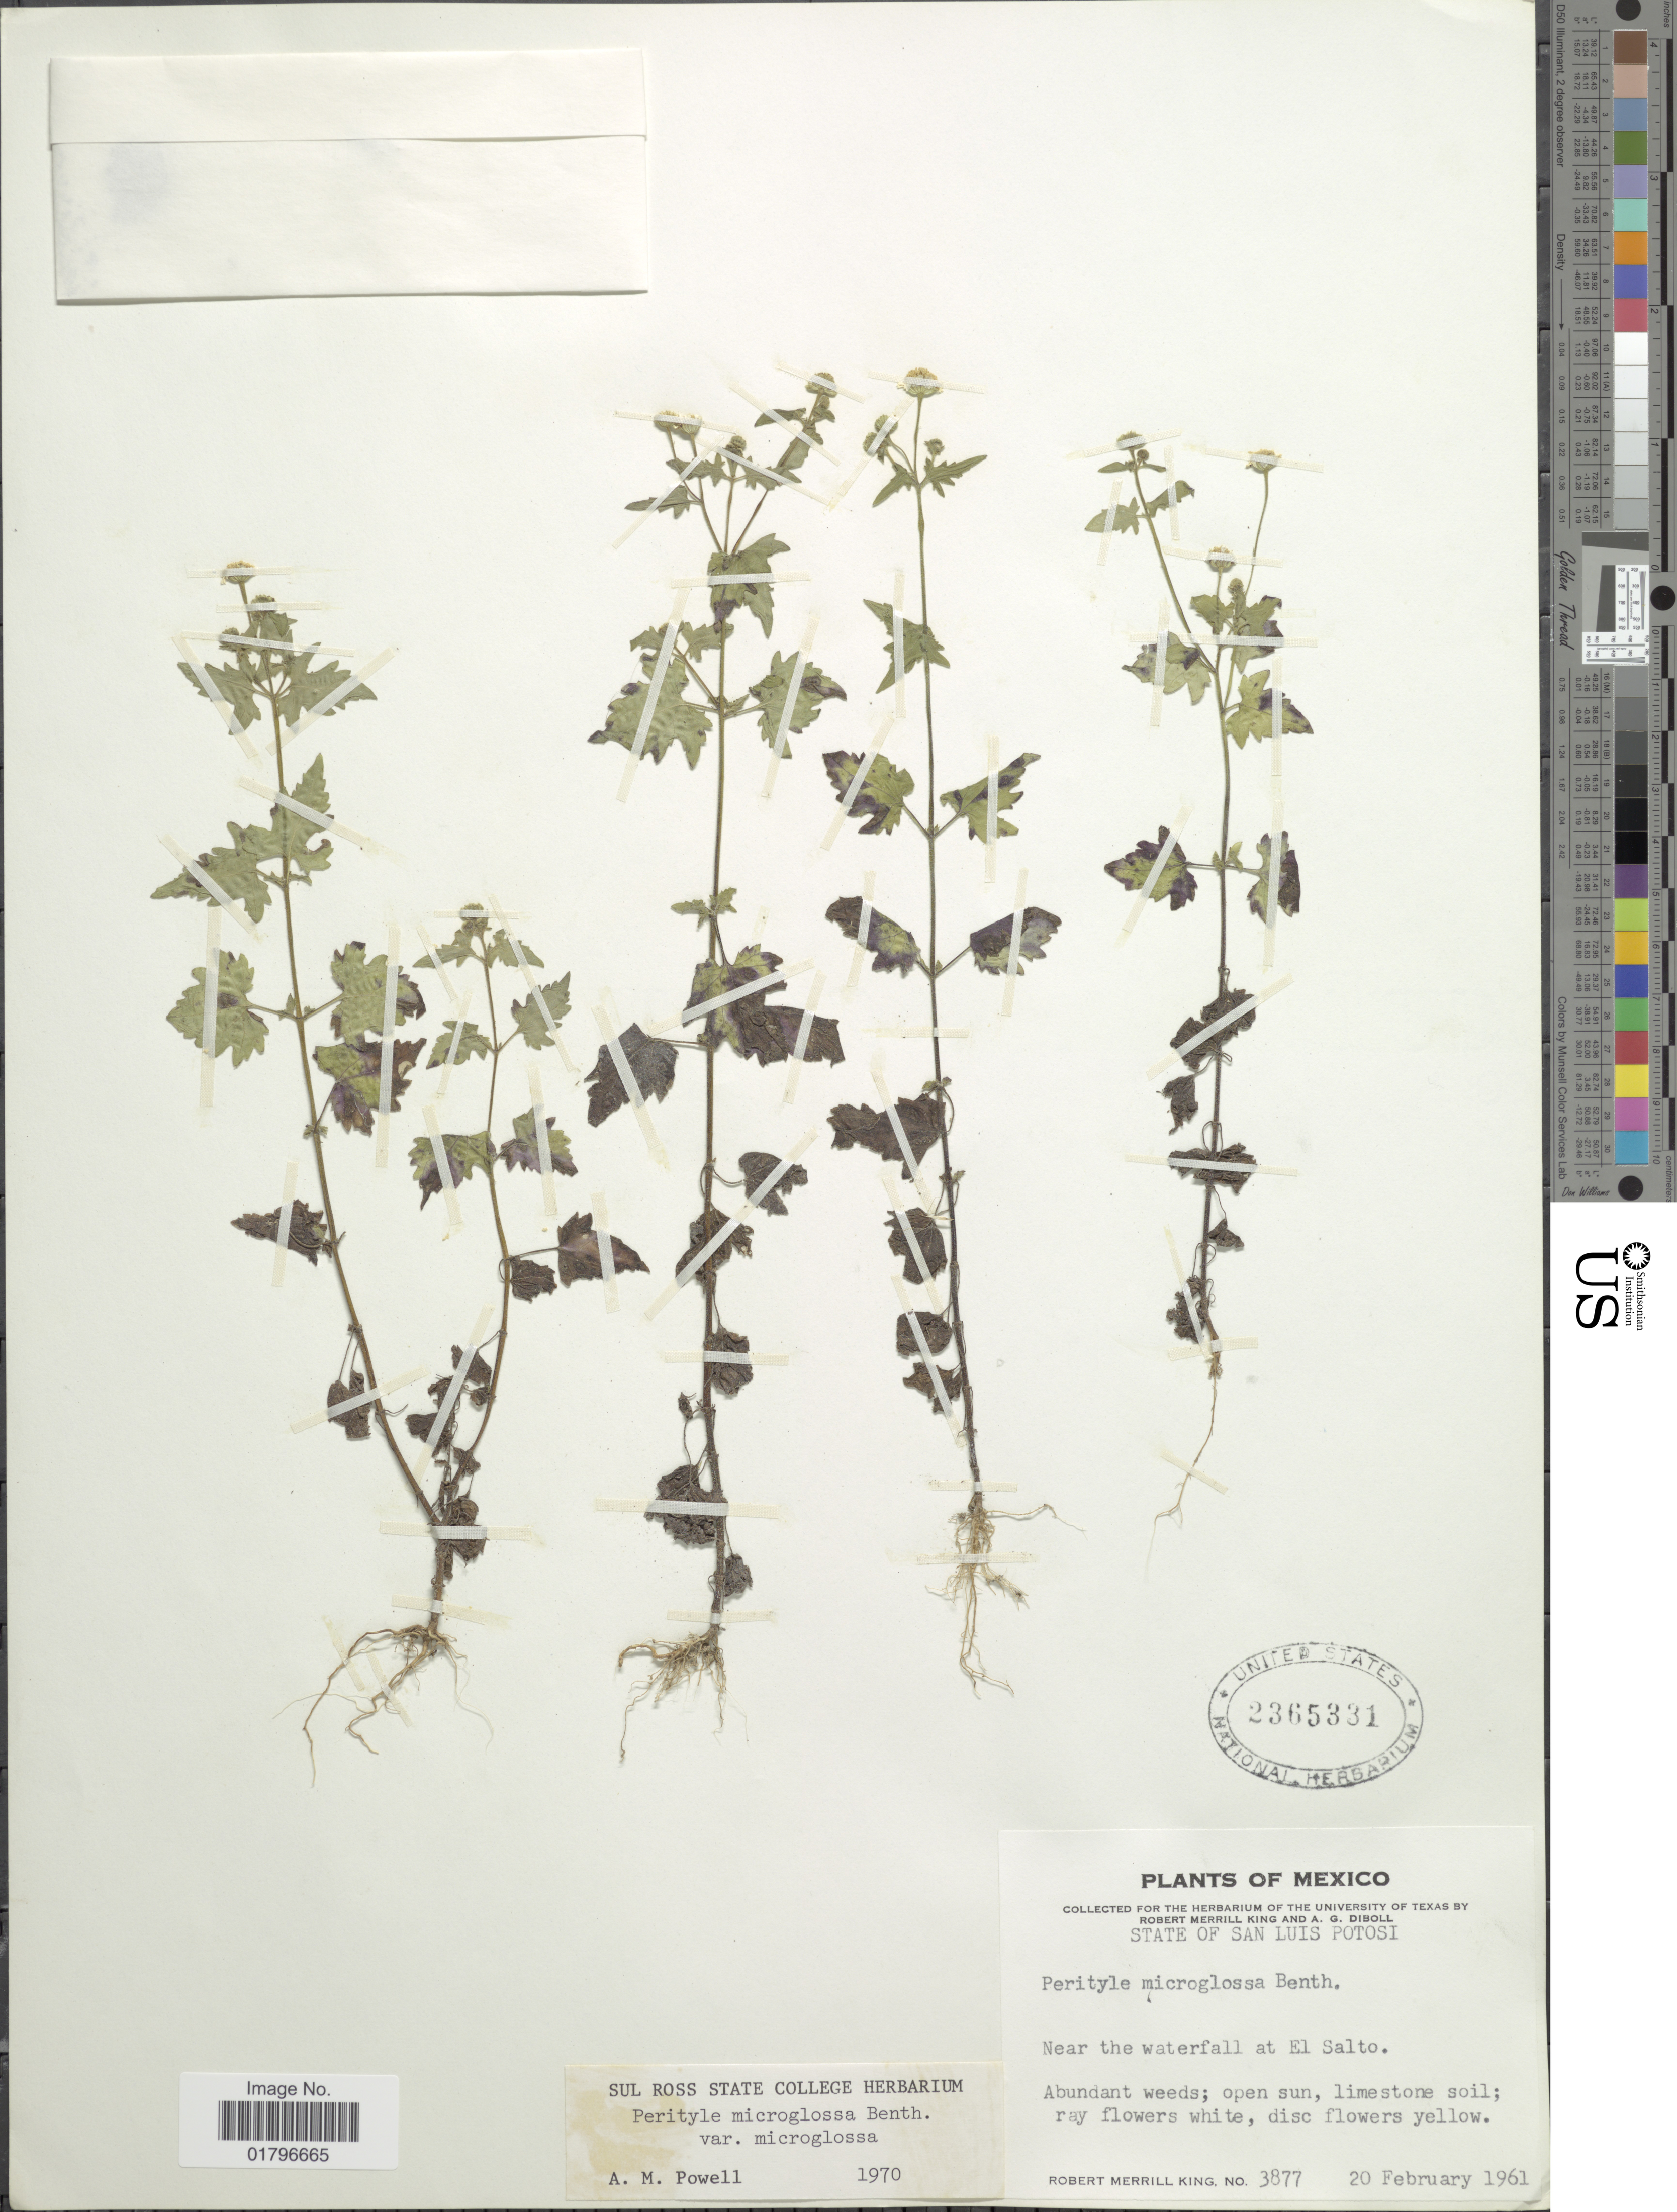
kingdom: Plantae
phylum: Tracheophyta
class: Magnoliopsida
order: Asterales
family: Asteraceae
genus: Perityle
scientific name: Perityle microglossa var. microglossa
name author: Benth.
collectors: R. M. King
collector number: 3877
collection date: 1961-02-20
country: Mexico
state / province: San Luis Potosí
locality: State of San Luis Potosi. Near the waterfall at El Salto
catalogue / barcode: US 2365331